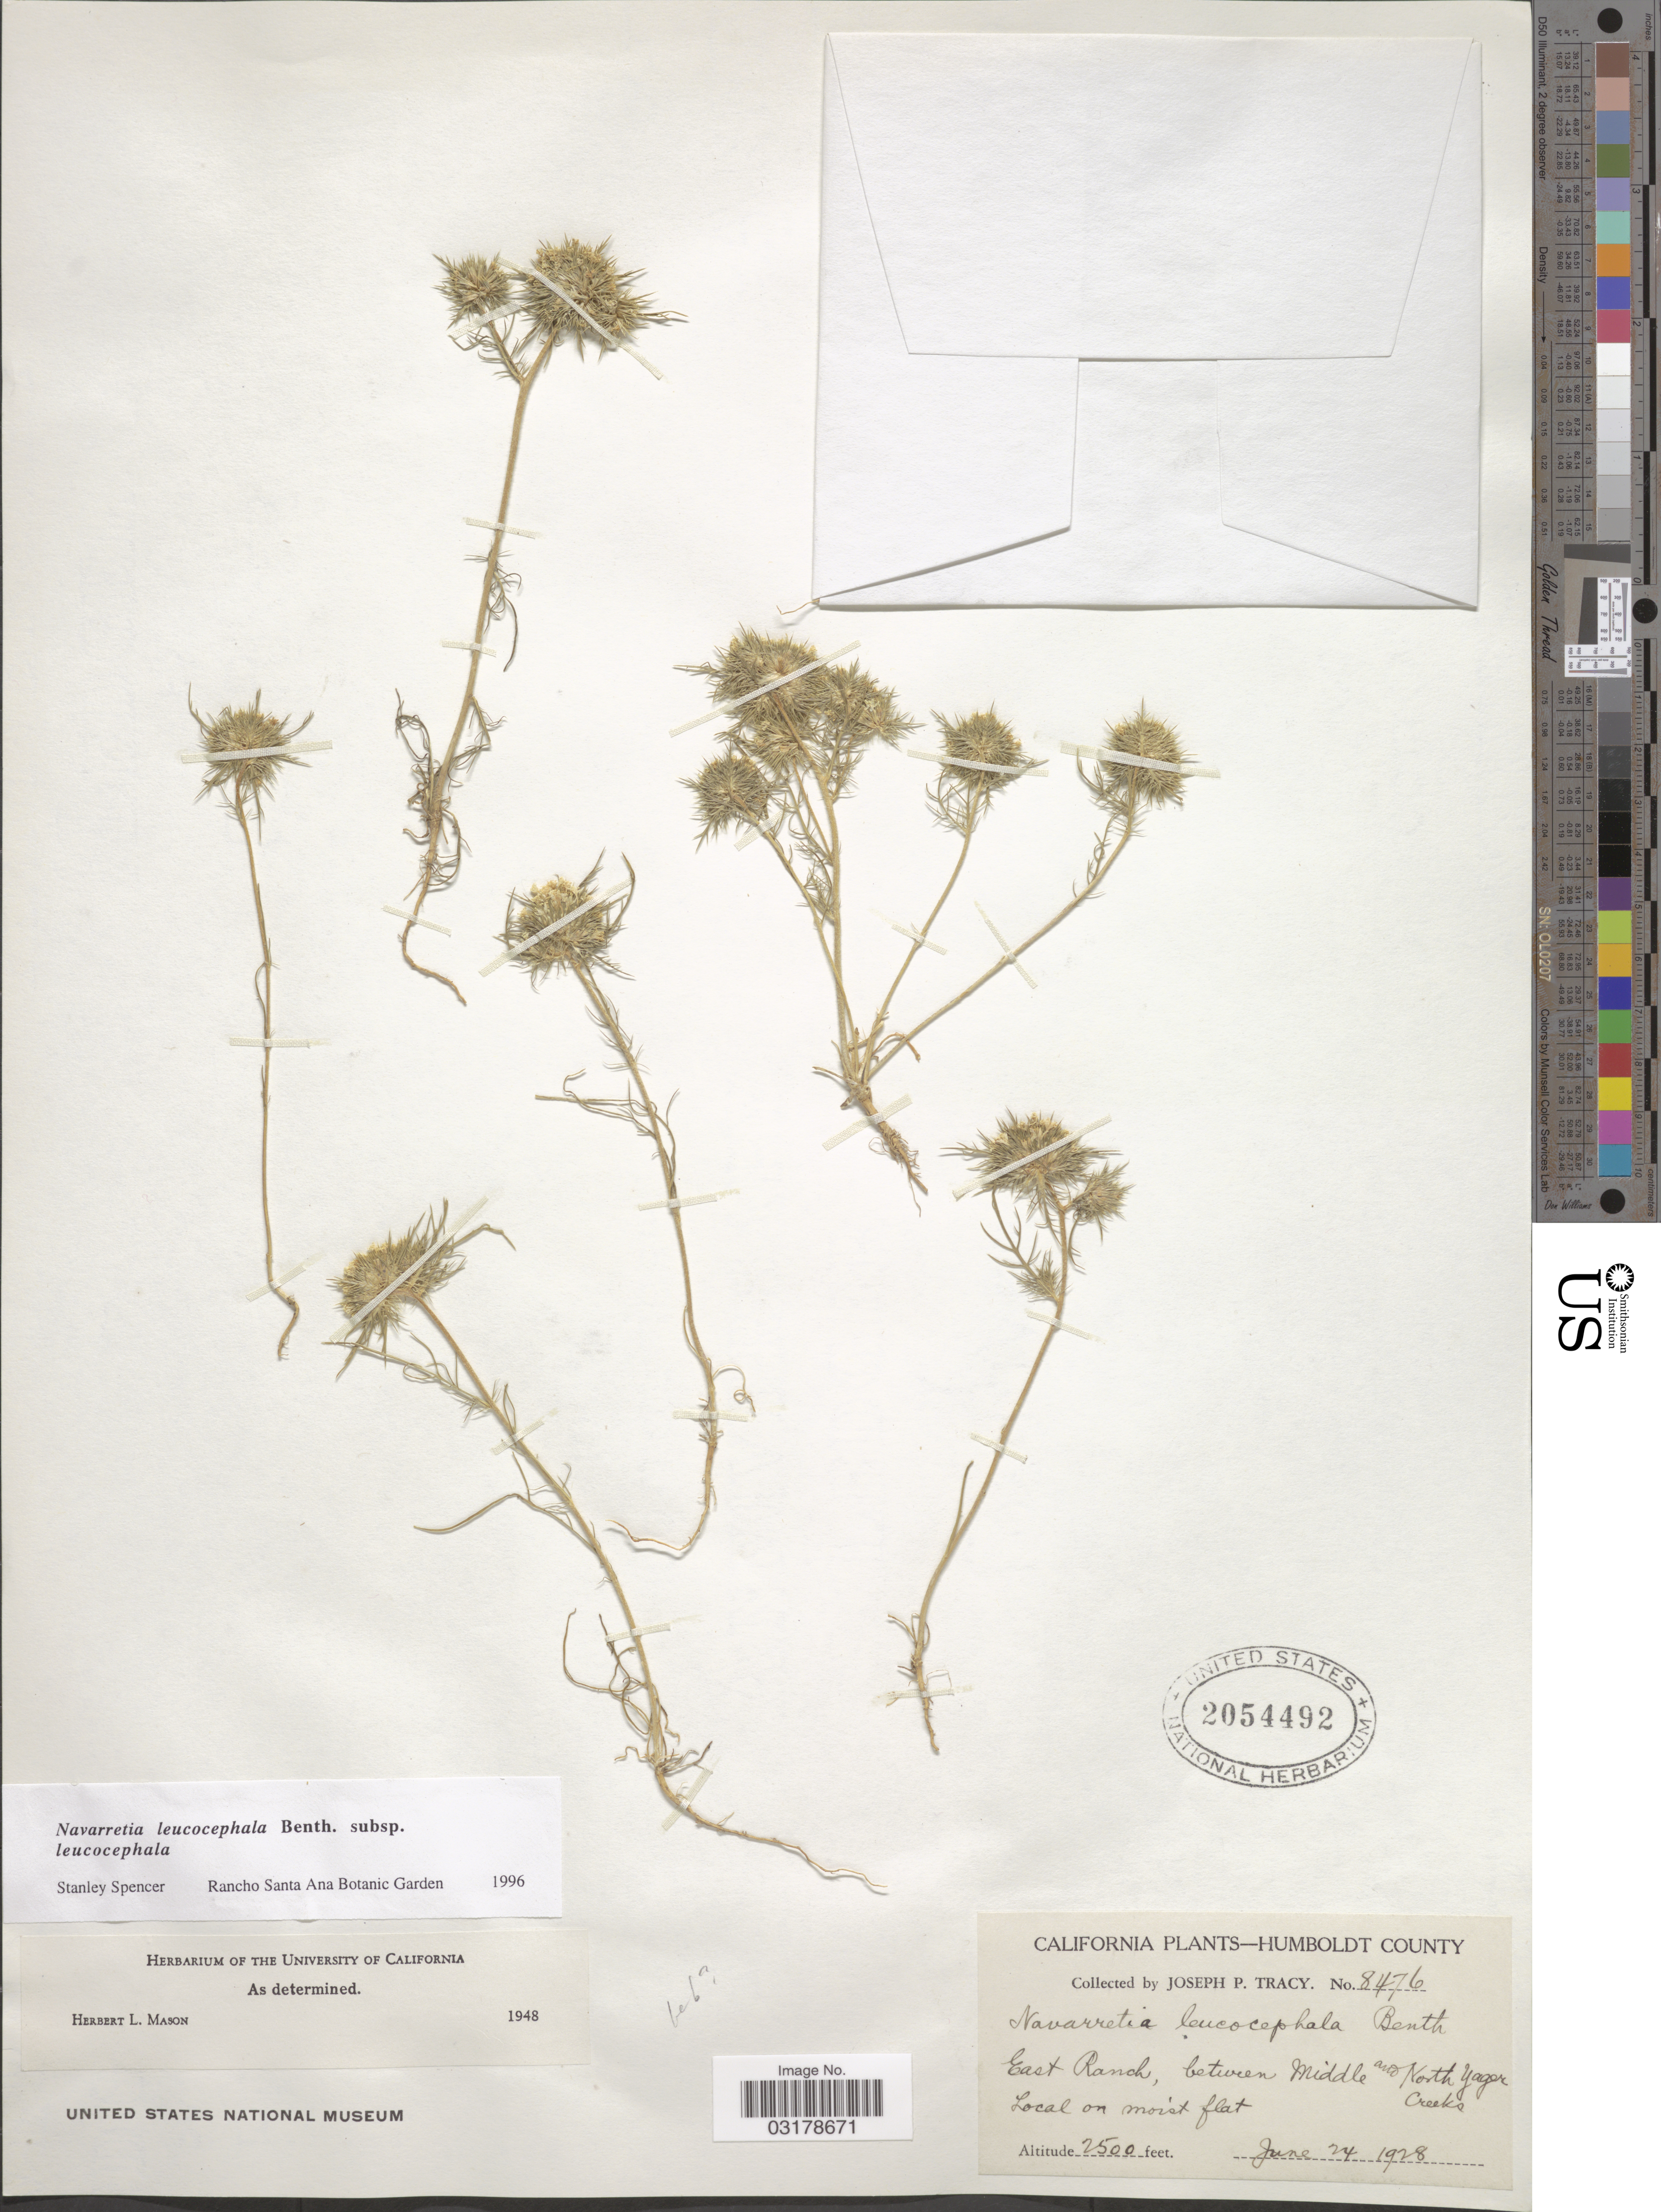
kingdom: Plantae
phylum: Tracheophyta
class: Magnoliopsida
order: Ericales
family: Polemoniaceae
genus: Navarretia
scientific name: Navarretia leucocephala subsp. leucocephala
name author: Benth.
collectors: J. Tracy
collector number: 8476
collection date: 1928-06-24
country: United States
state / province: California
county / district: Humboldt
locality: Humboldt County. East Ranch, between Middle and North Yager Creeks.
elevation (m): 762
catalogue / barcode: US 2054492